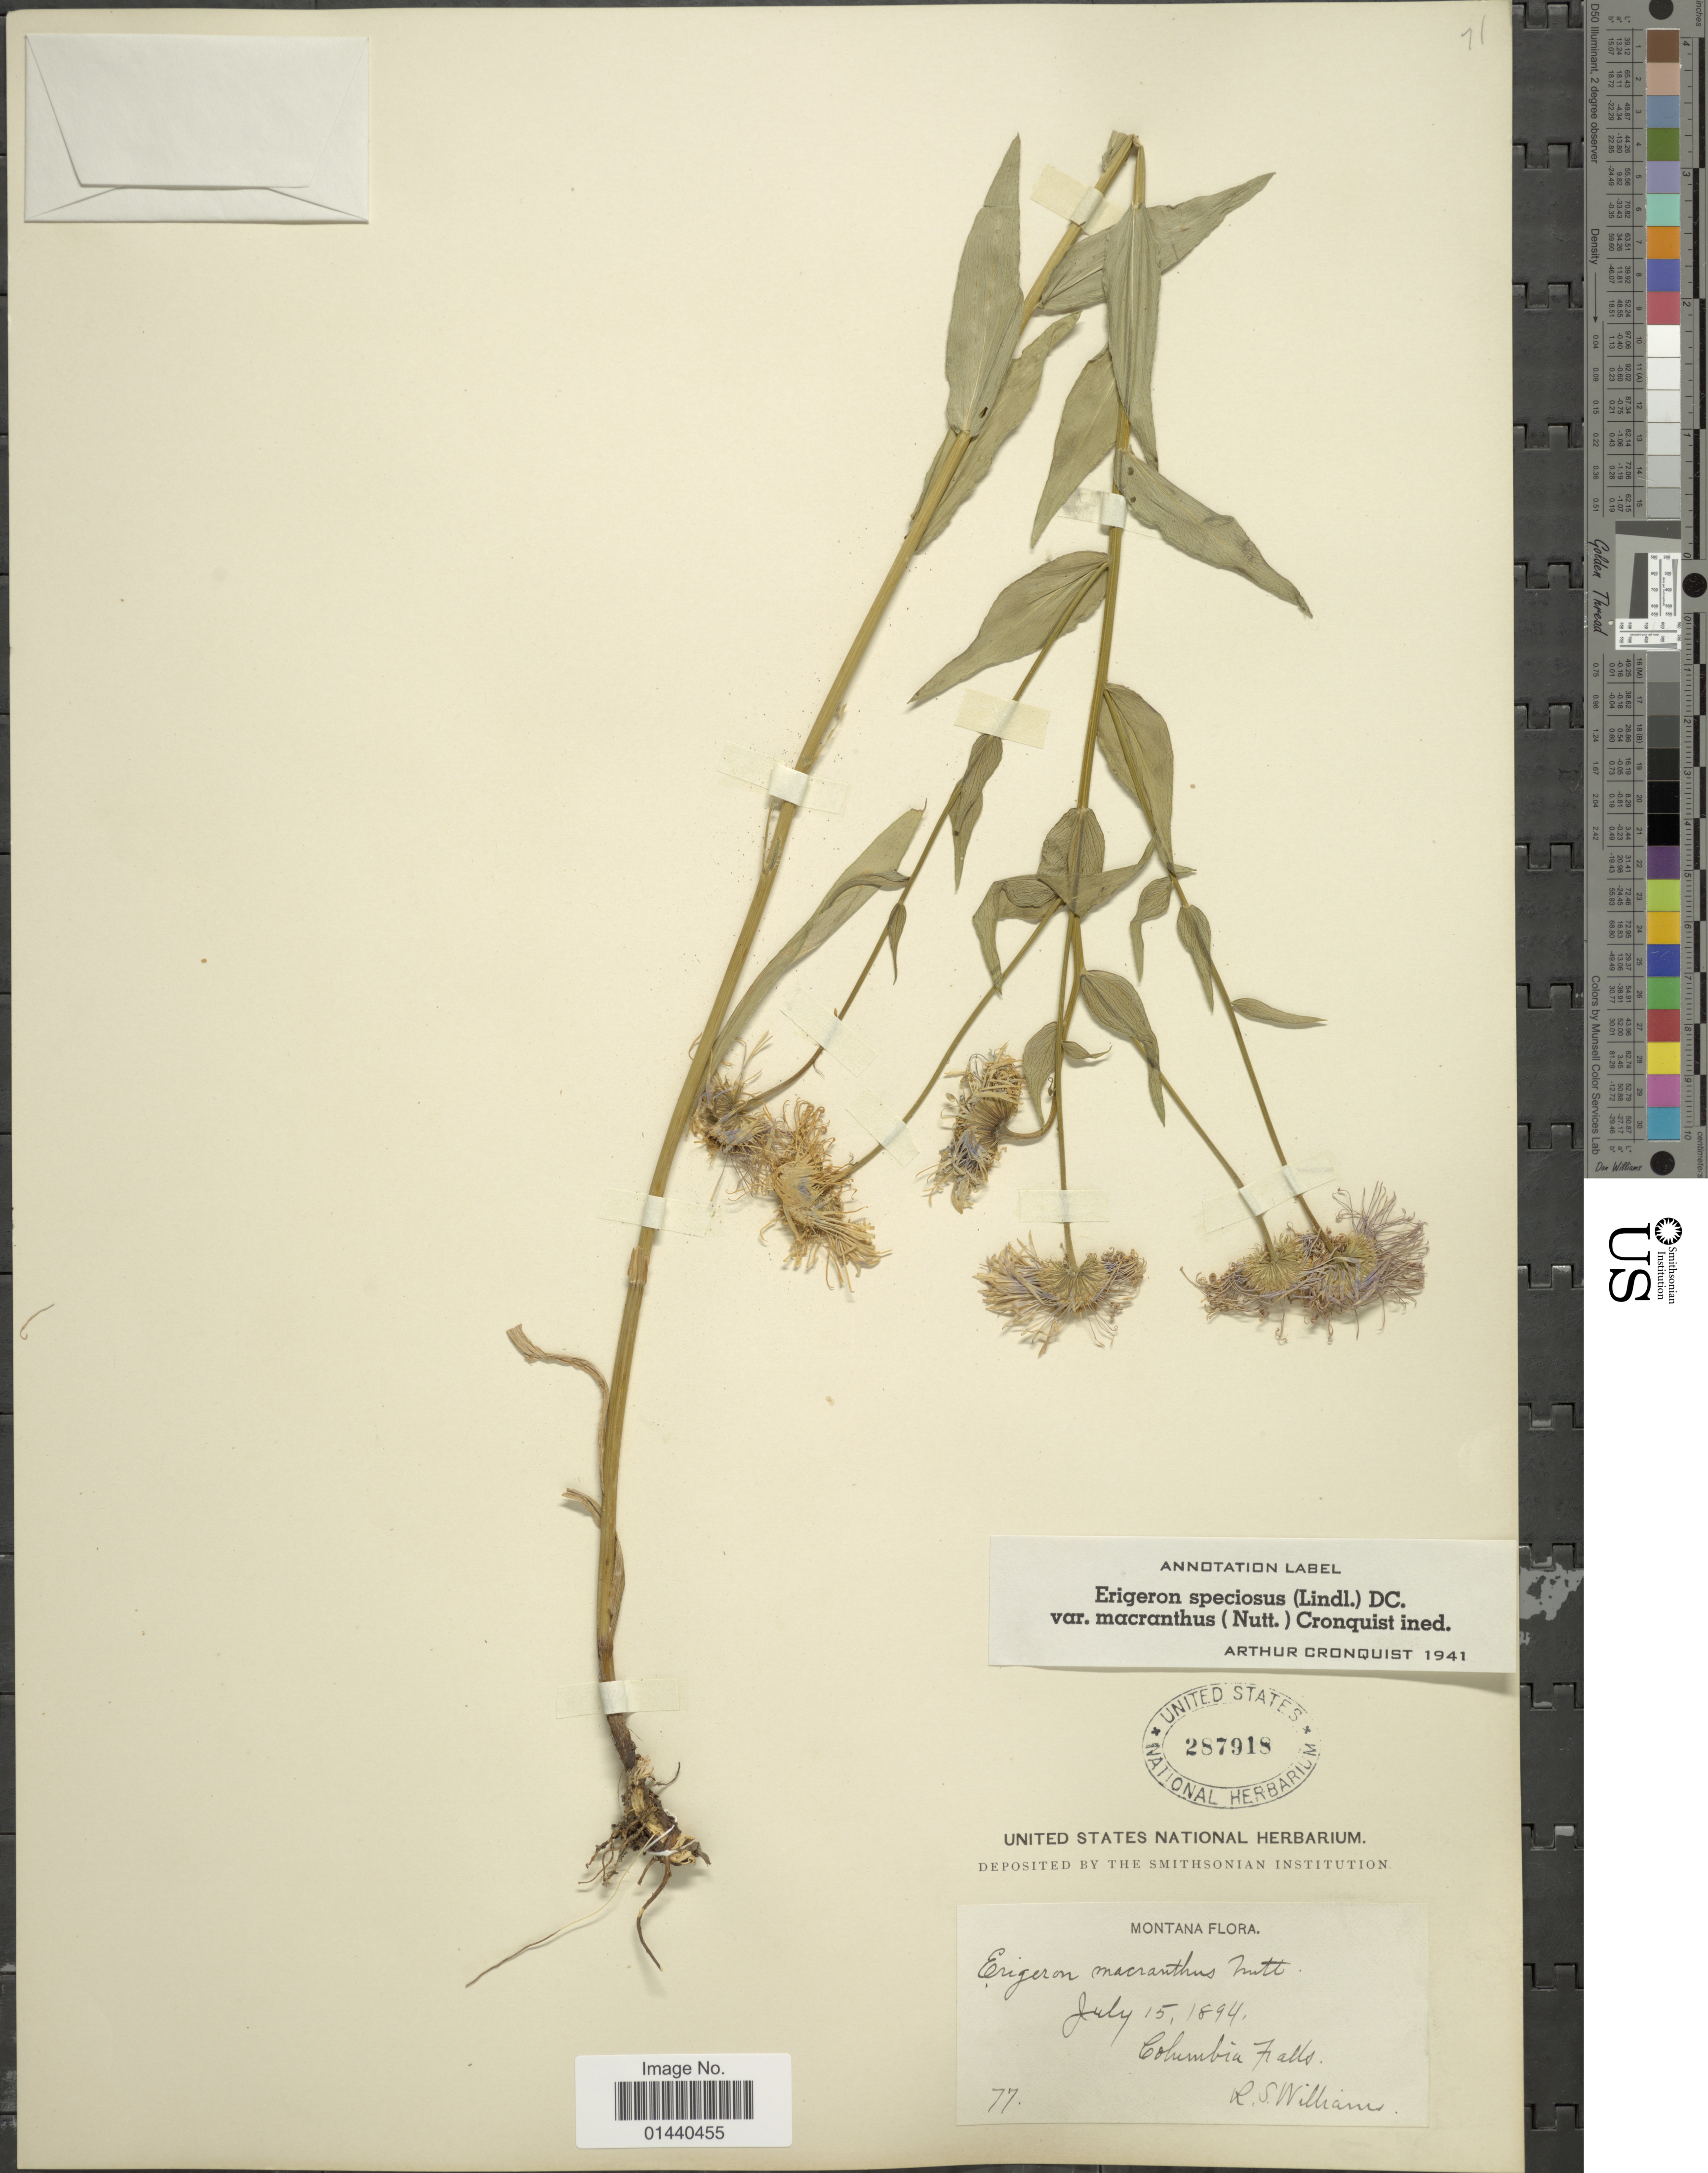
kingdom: Plantae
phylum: Tracheophyta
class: Magnoliopsida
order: Asterales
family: Asteraceae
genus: Erigeron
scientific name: Erigeron speciosus var. macranthus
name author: (Nutt.) Cronq.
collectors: R. S. Williams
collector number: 77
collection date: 1894-07-15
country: United States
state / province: Montana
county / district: Flathead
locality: Columbia Falls.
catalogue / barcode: US 287918